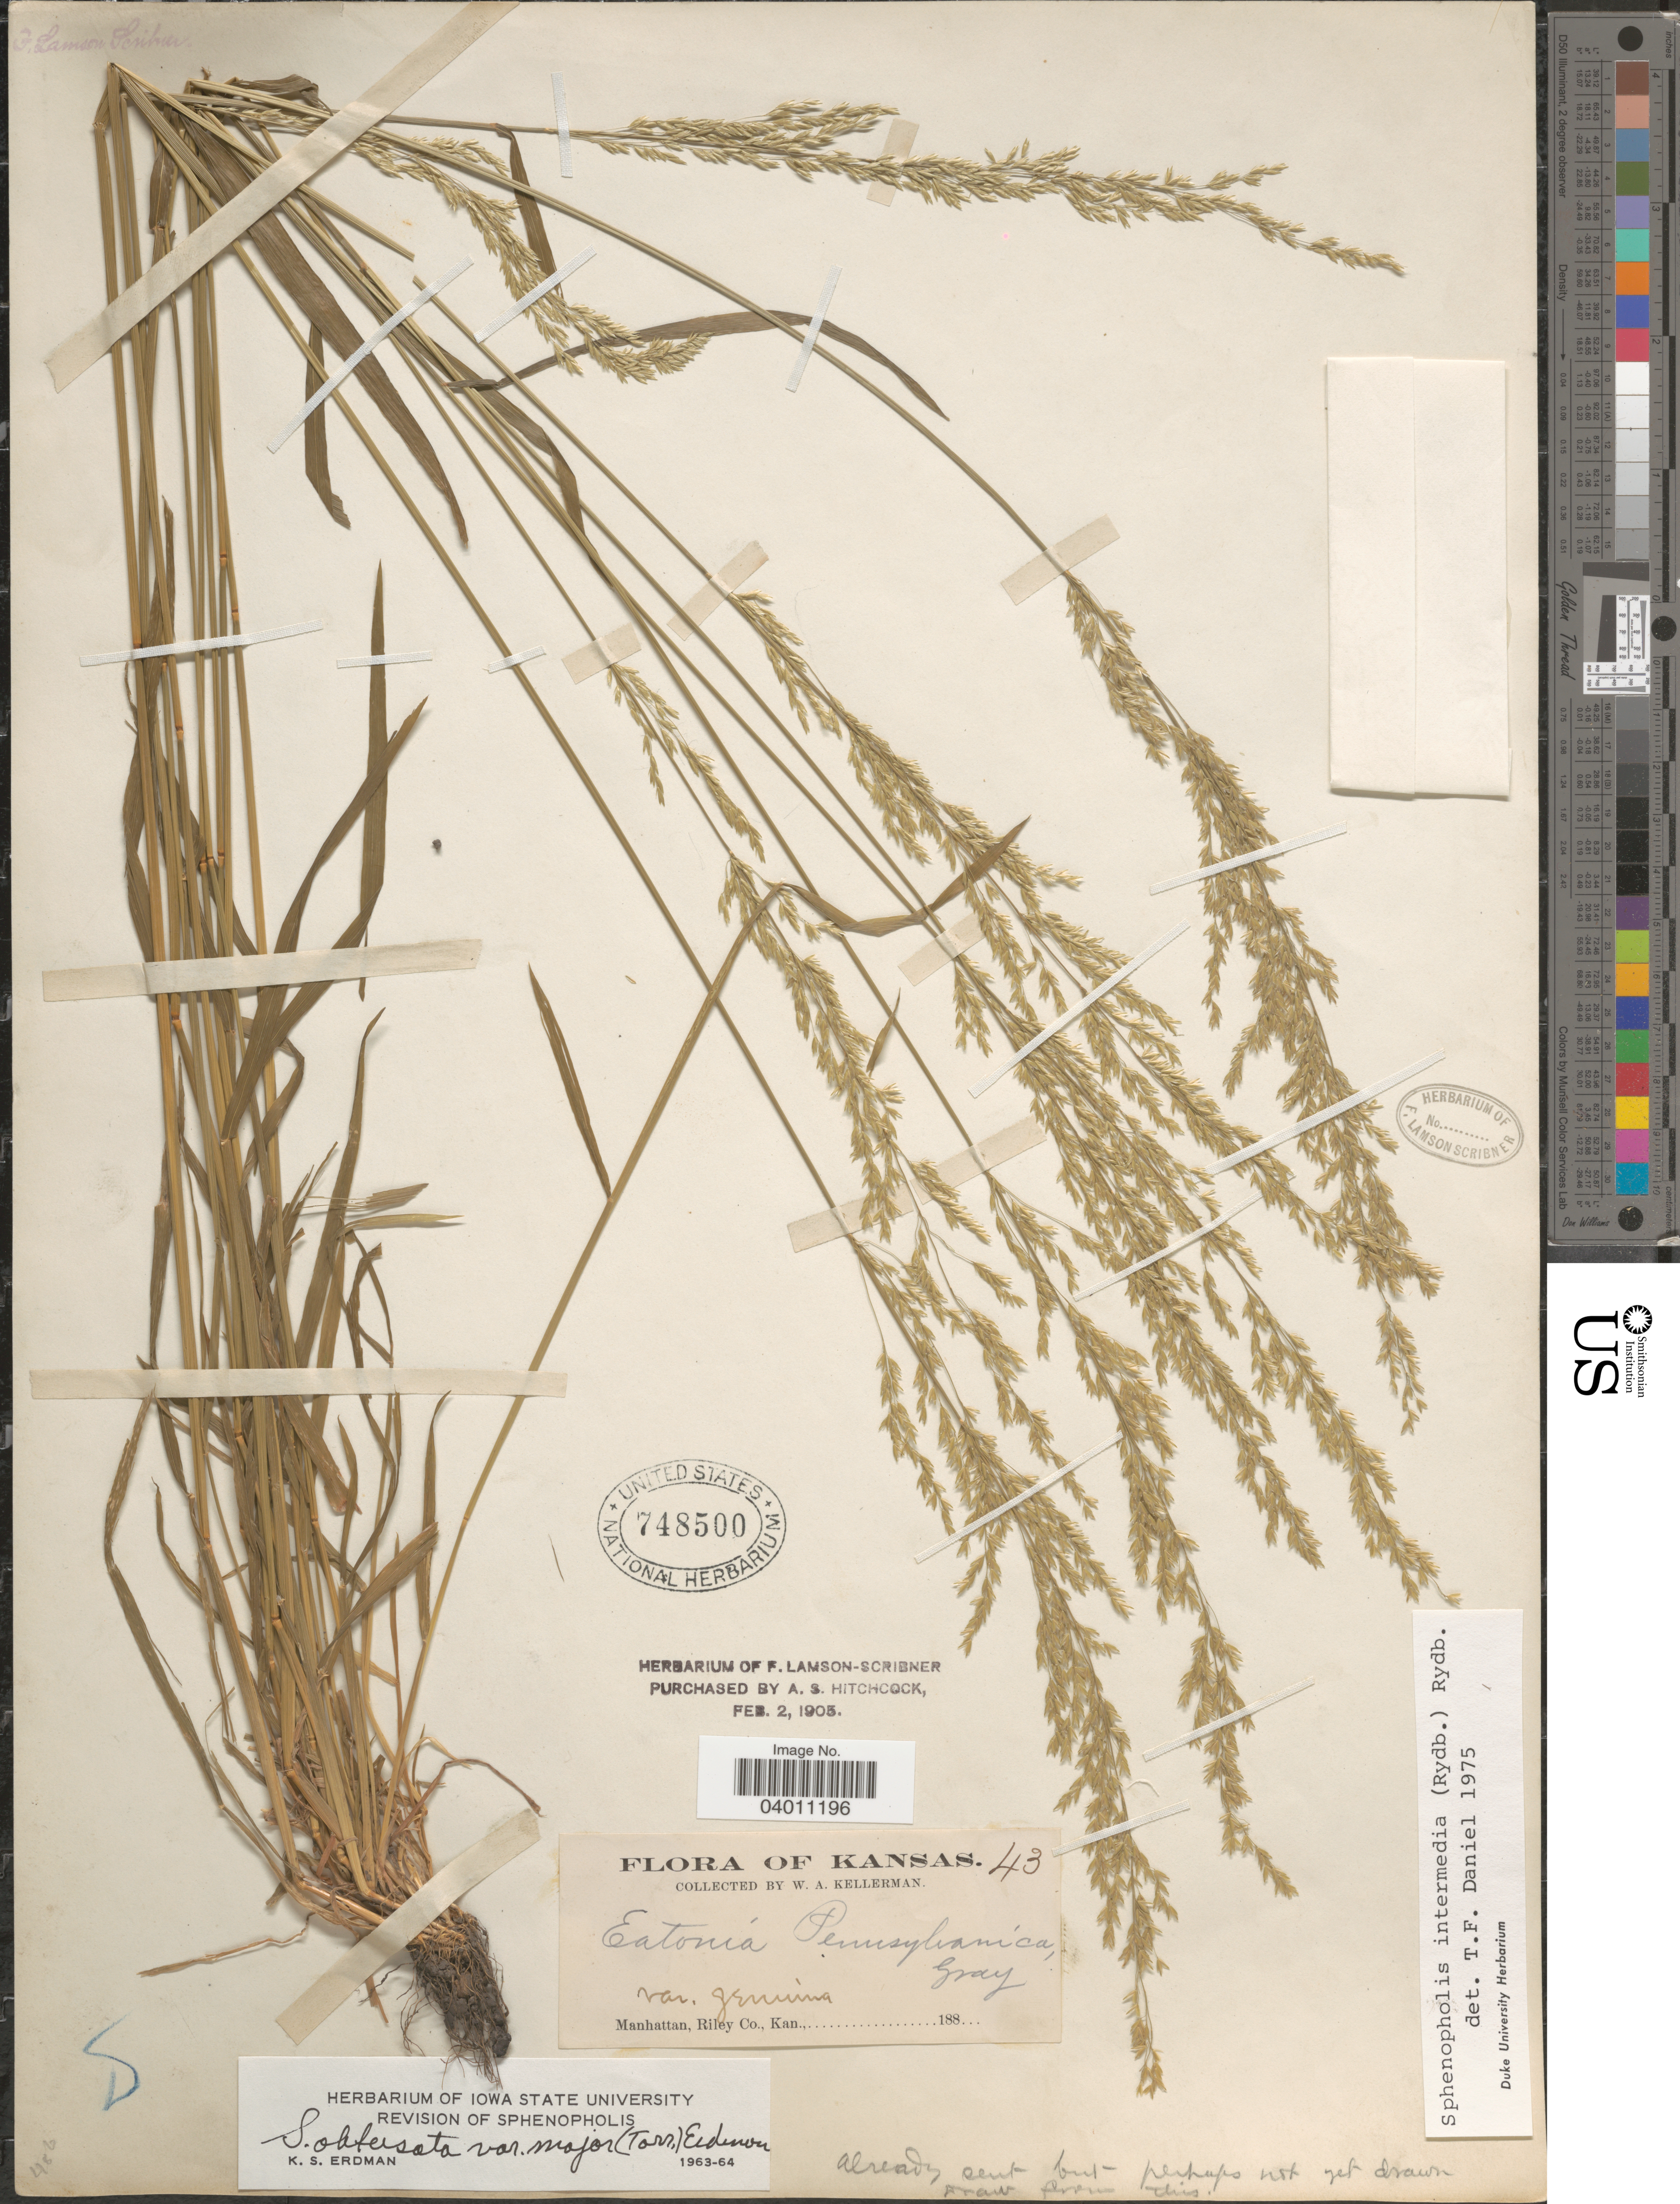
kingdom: Plantae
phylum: Tracheophyta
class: Liliopsida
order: Poales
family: Poaceae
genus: Sphenopholis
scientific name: Sphenopholis intermedia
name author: (Rydb.) Rydb.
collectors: W. Kellerman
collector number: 43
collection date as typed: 188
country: United States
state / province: Kansas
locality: Manhattan, Riley Co.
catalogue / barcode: US 748500